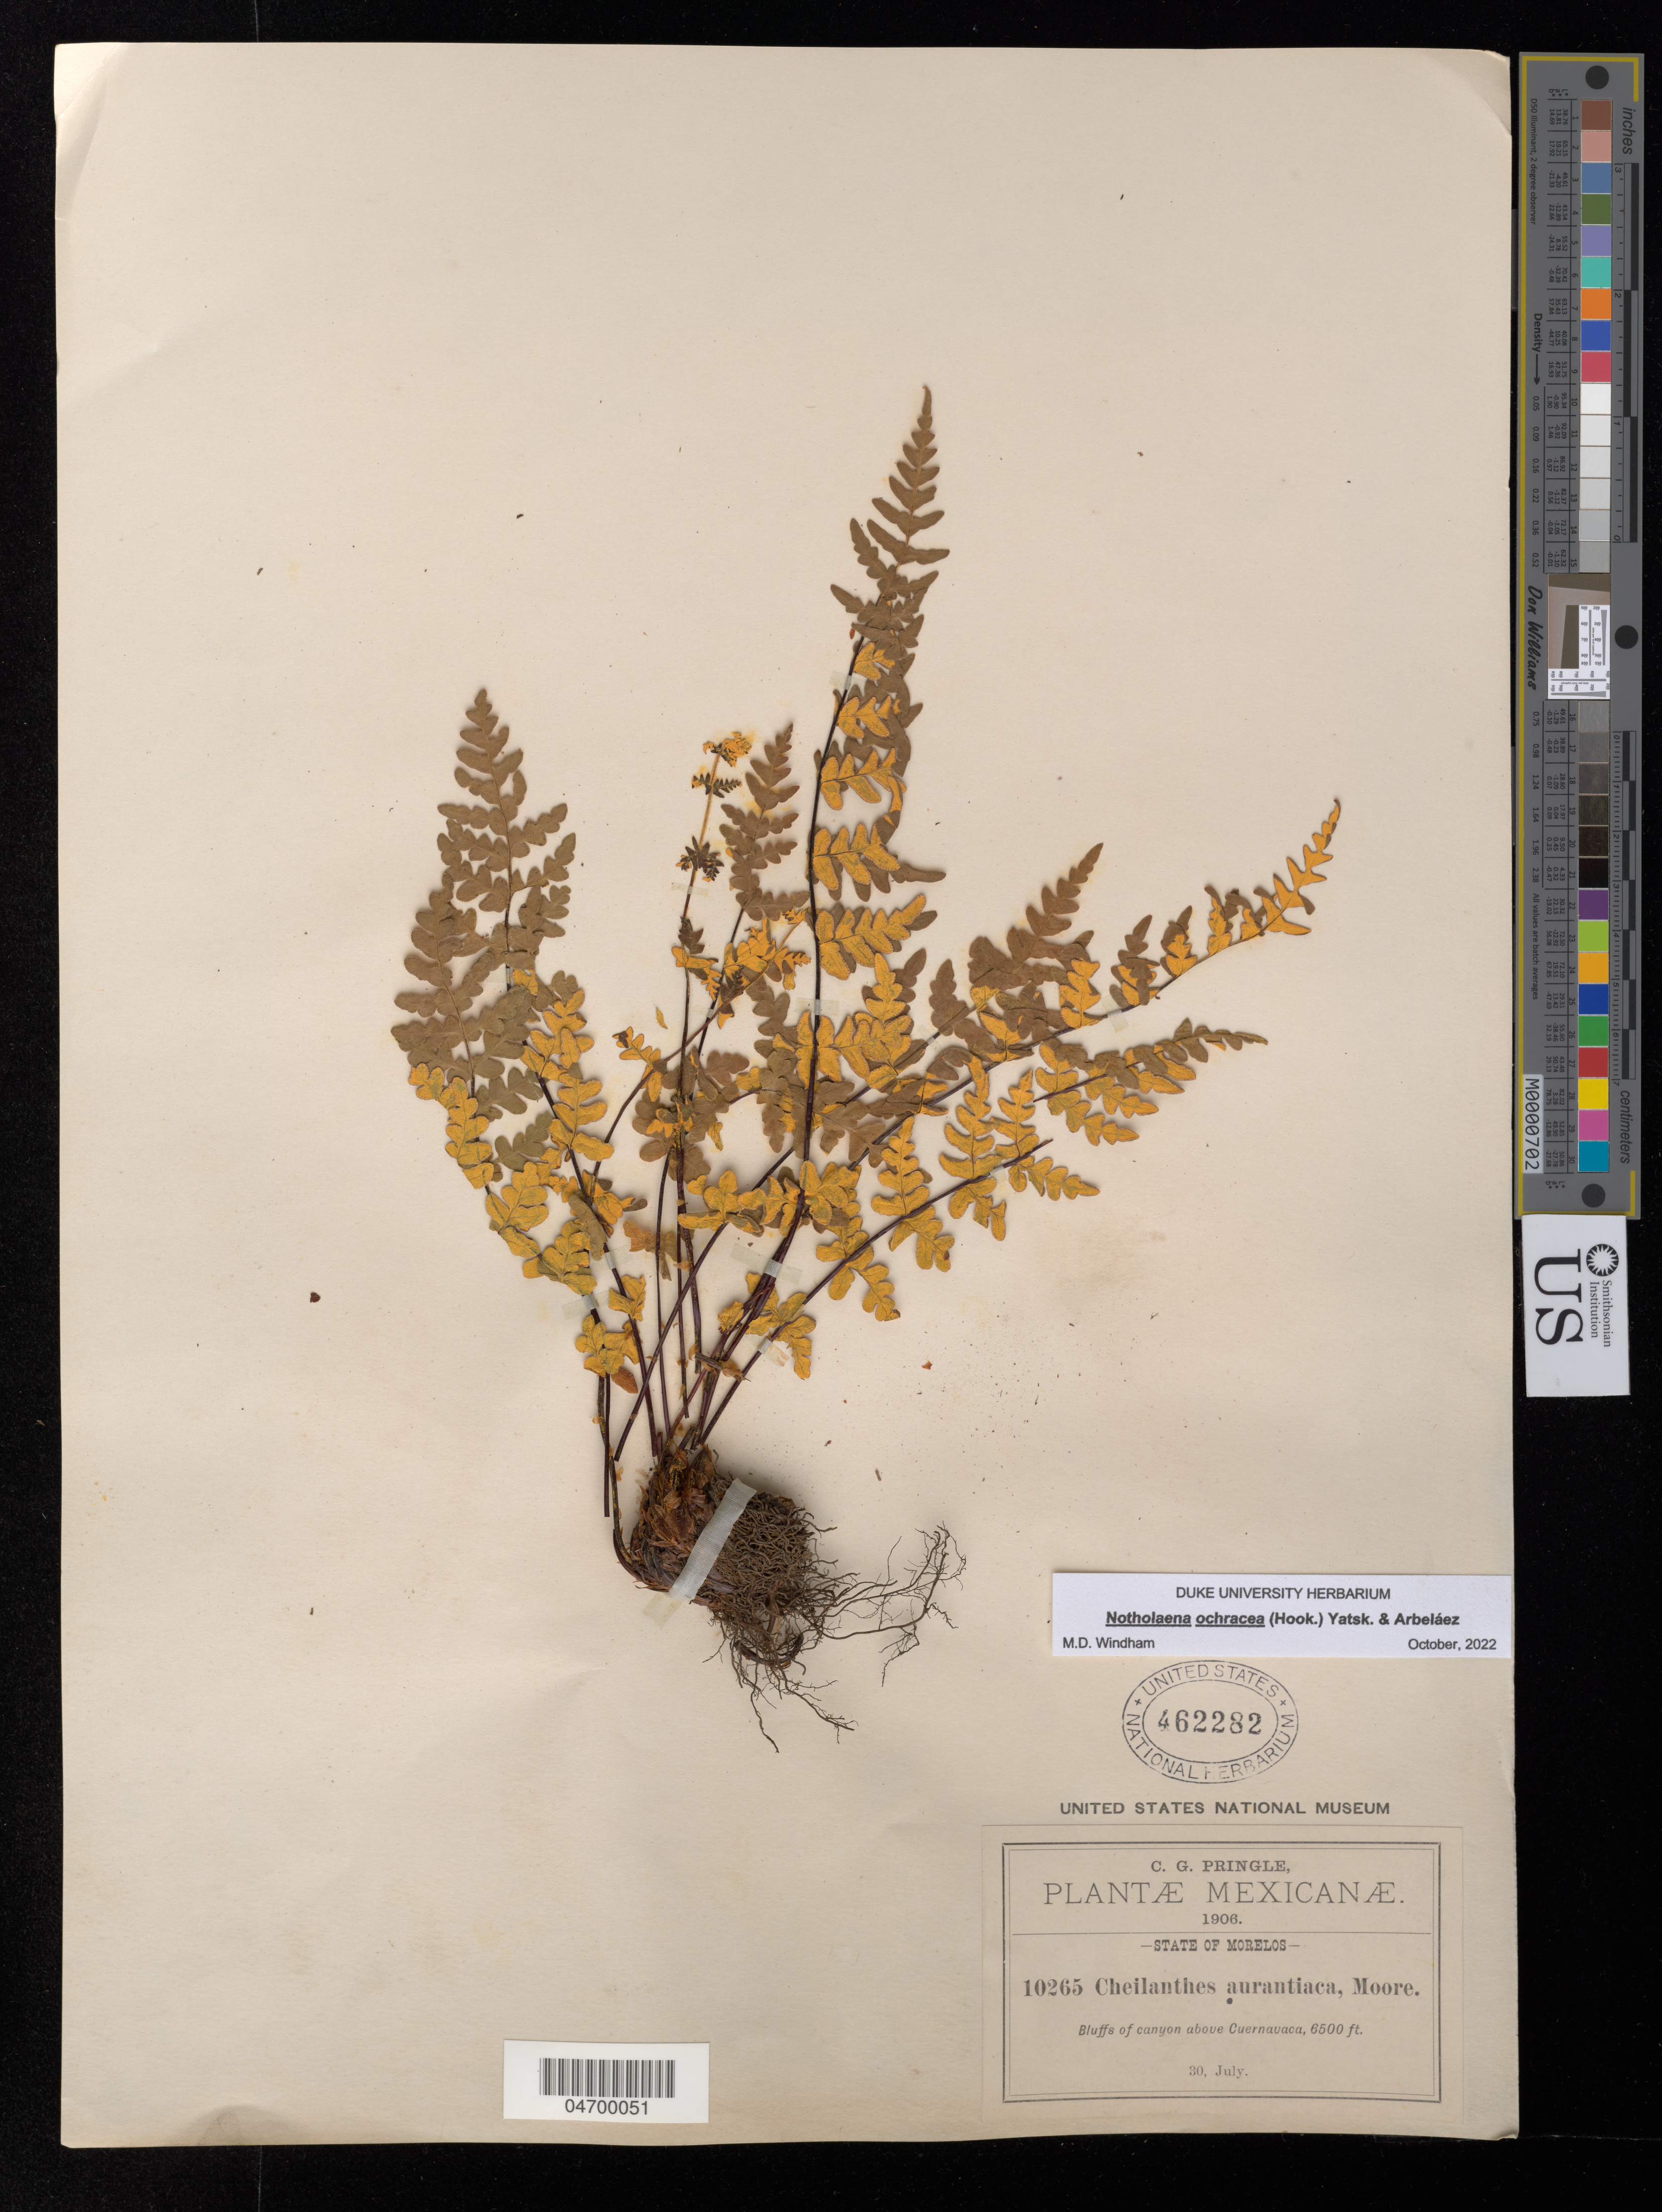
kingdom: Plantae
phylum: Tracheophyta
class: Polypodiopsida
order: Polypodiales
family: Pteridaceae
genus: Notholaena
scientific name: Notholaena ochracea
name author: (Hook.) Yatsk. & Arbaláez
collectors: C. G. Pringle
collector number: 10265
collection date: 1906-07-30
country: Mexico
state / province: Morelos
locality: Bluffs of canyon above Cuernavaca.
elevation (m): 1981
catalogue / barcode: US 462282